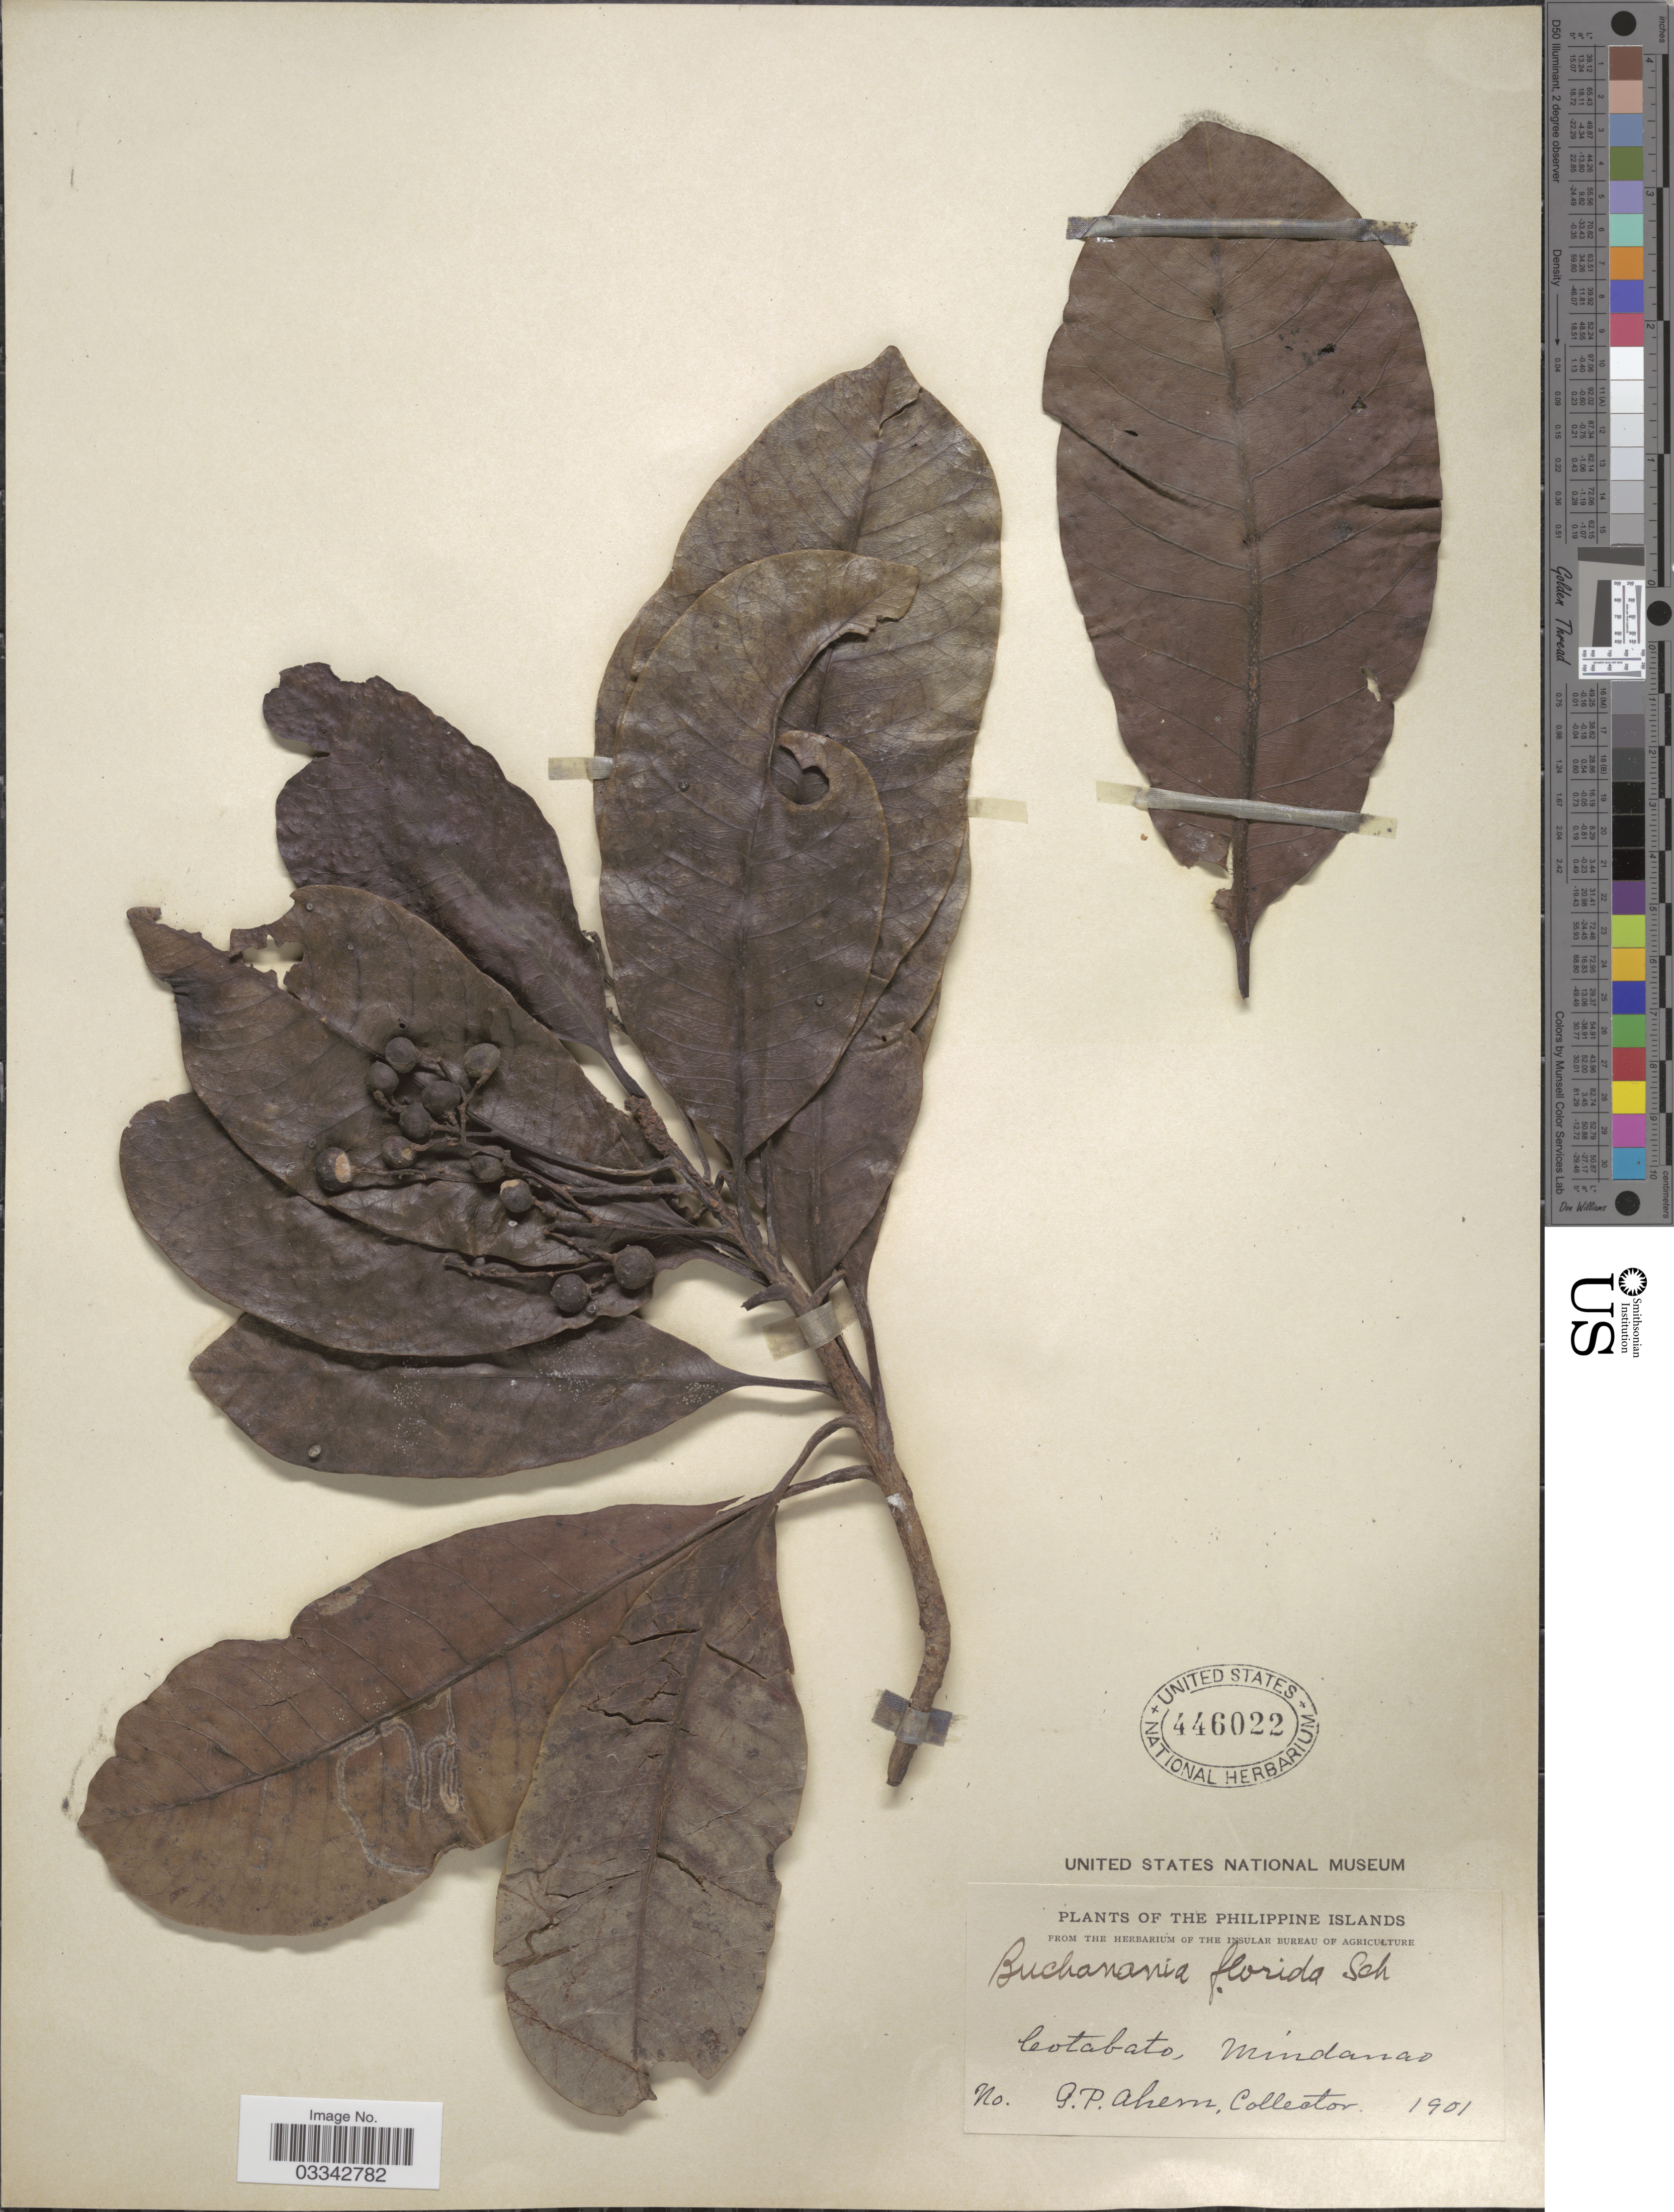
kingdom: Plantae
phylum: Tracheophyta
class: Magnoliopsida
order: Sapindales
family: Anacardiaceae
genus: Buchanania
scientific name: Buchanania arborescens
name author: (Blume) Blume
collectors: G. Ahern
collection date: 1901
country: Philippines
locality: The Philippine Islands. Cotabato, Mindanao.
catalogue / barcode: US 446022